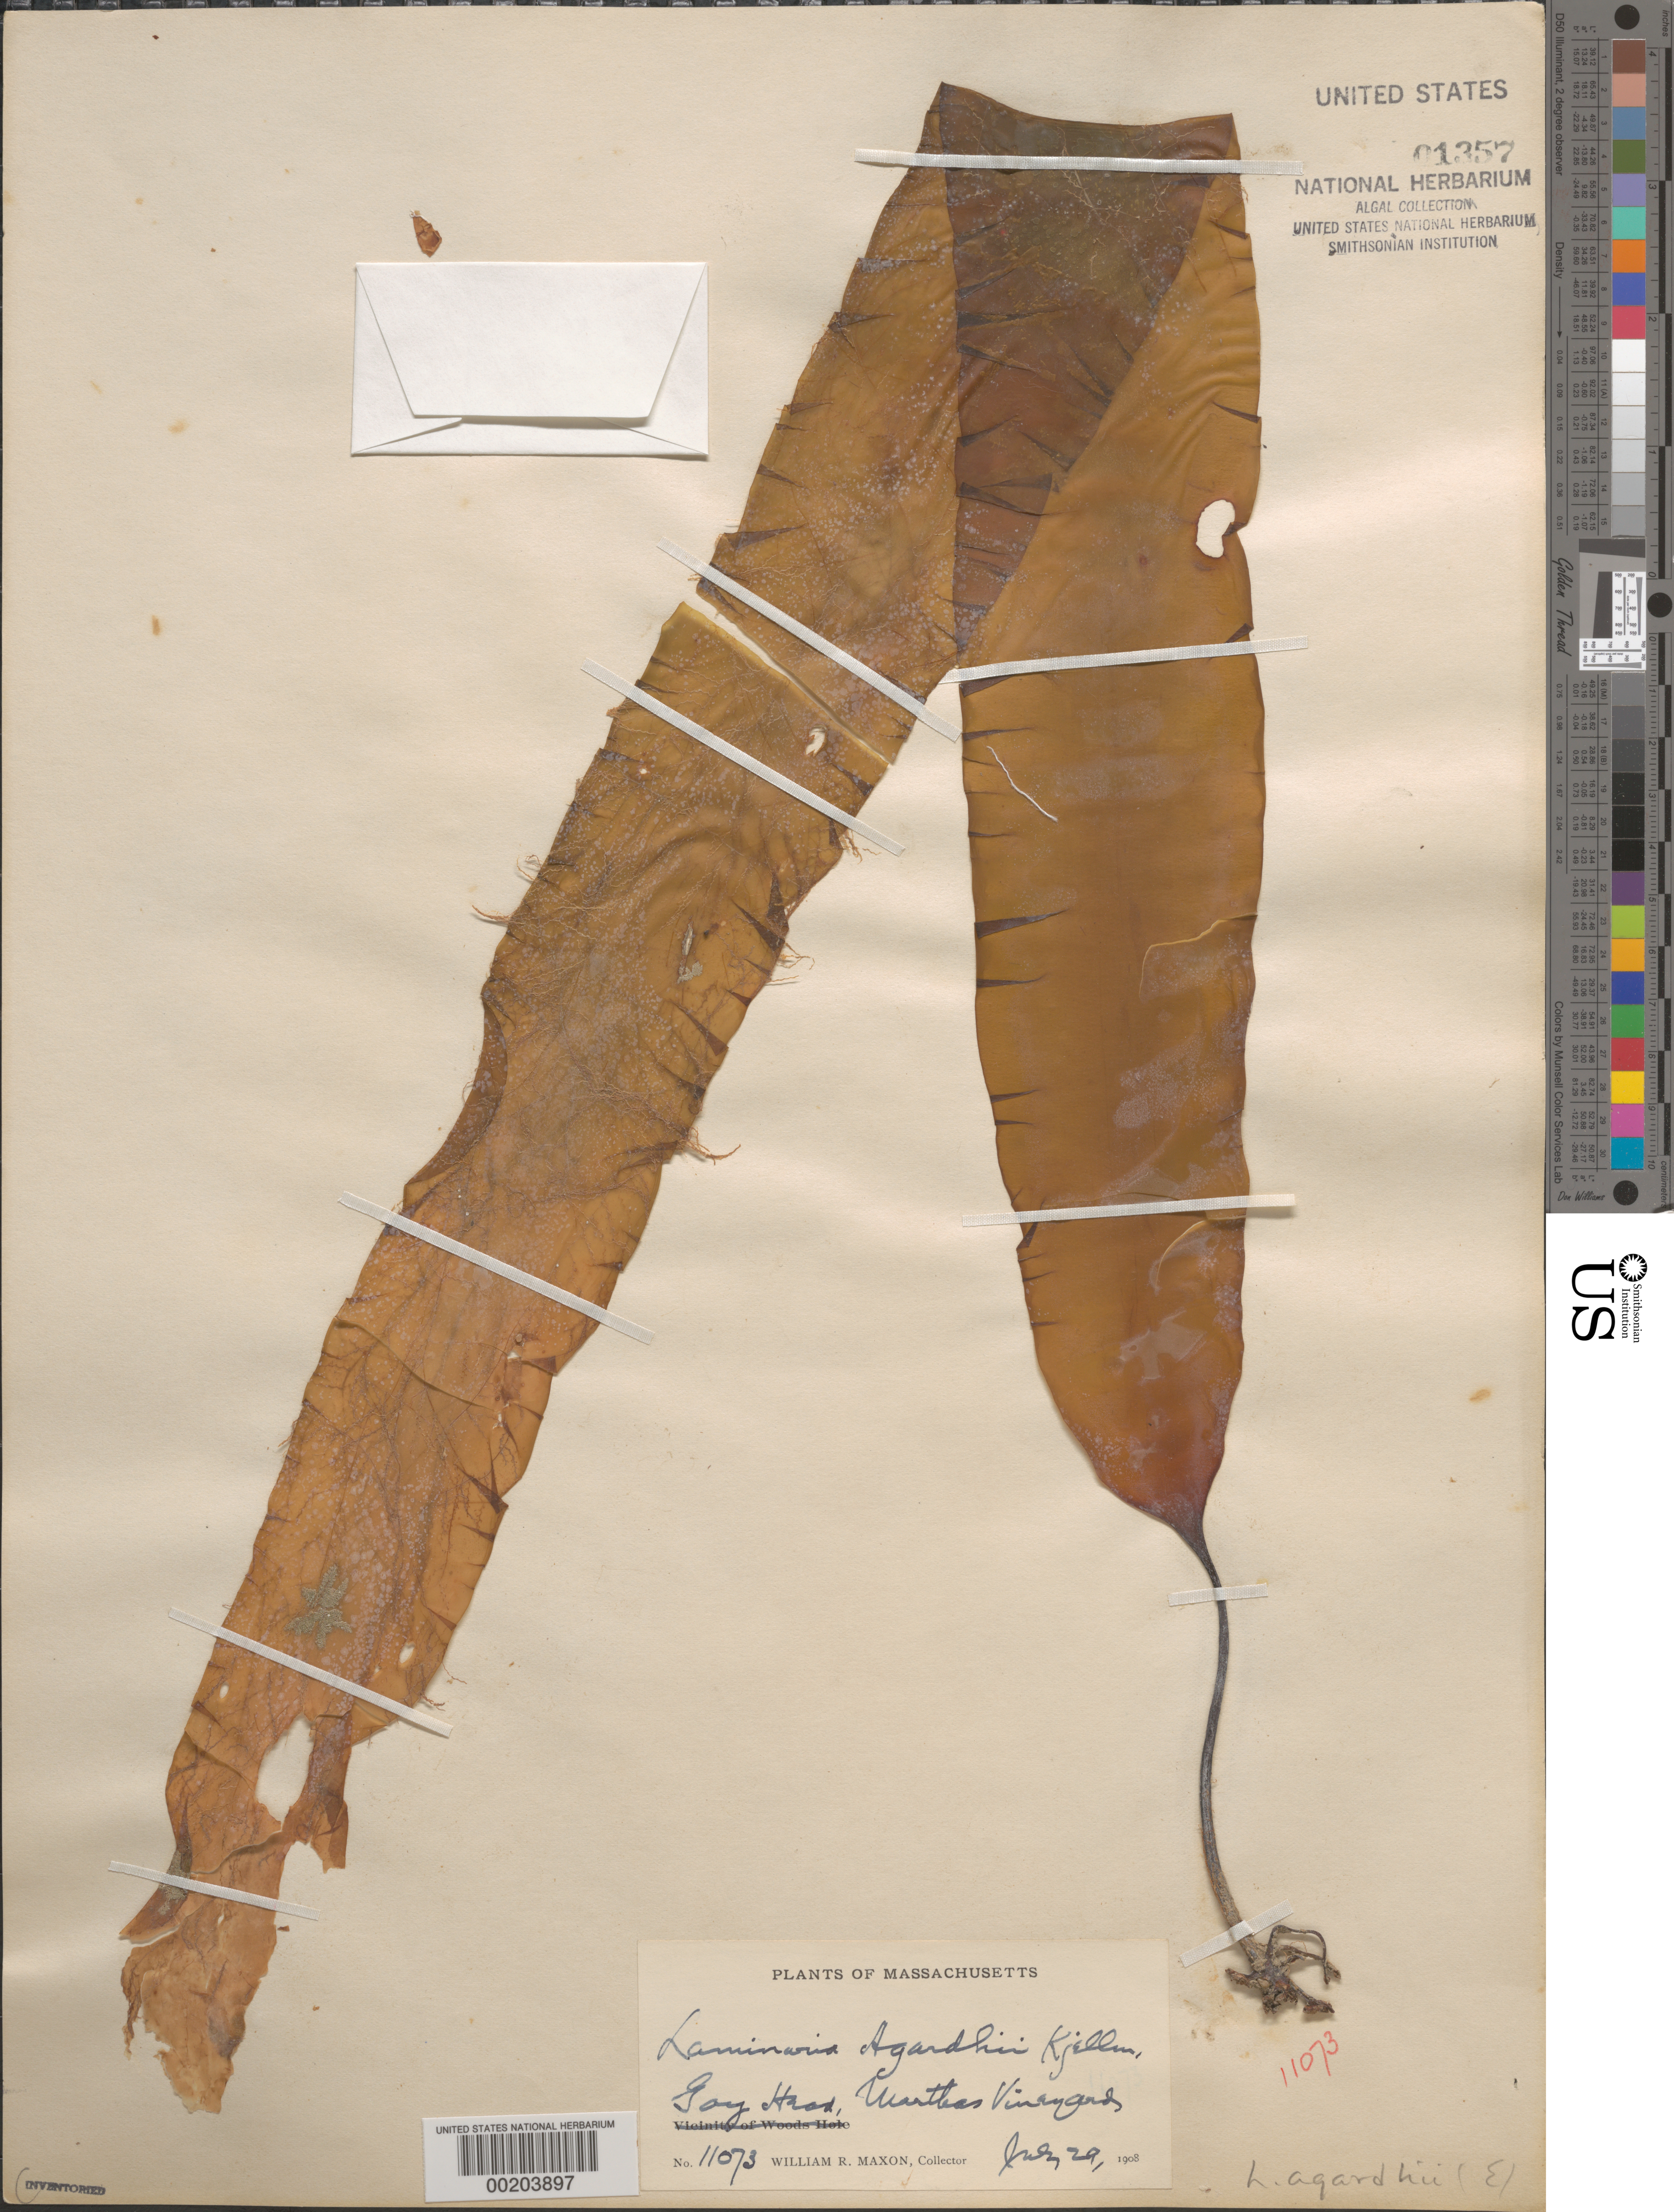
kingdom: Chromista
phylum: Ochrophyta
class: Phaeophyceae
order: Laminariales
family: Laminariaceae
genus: Saccharina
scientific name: Saccharina latissima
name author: C.E. Lane et al.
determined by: Algae name updating Project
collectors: W. R. Maxon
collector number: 11073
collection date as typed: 29 Jul 1908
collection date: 1908-07-29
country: United States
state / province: Massachusetts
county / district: Dukes County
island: Martha's Vineyard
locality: Gay Head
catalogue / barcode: US 1357